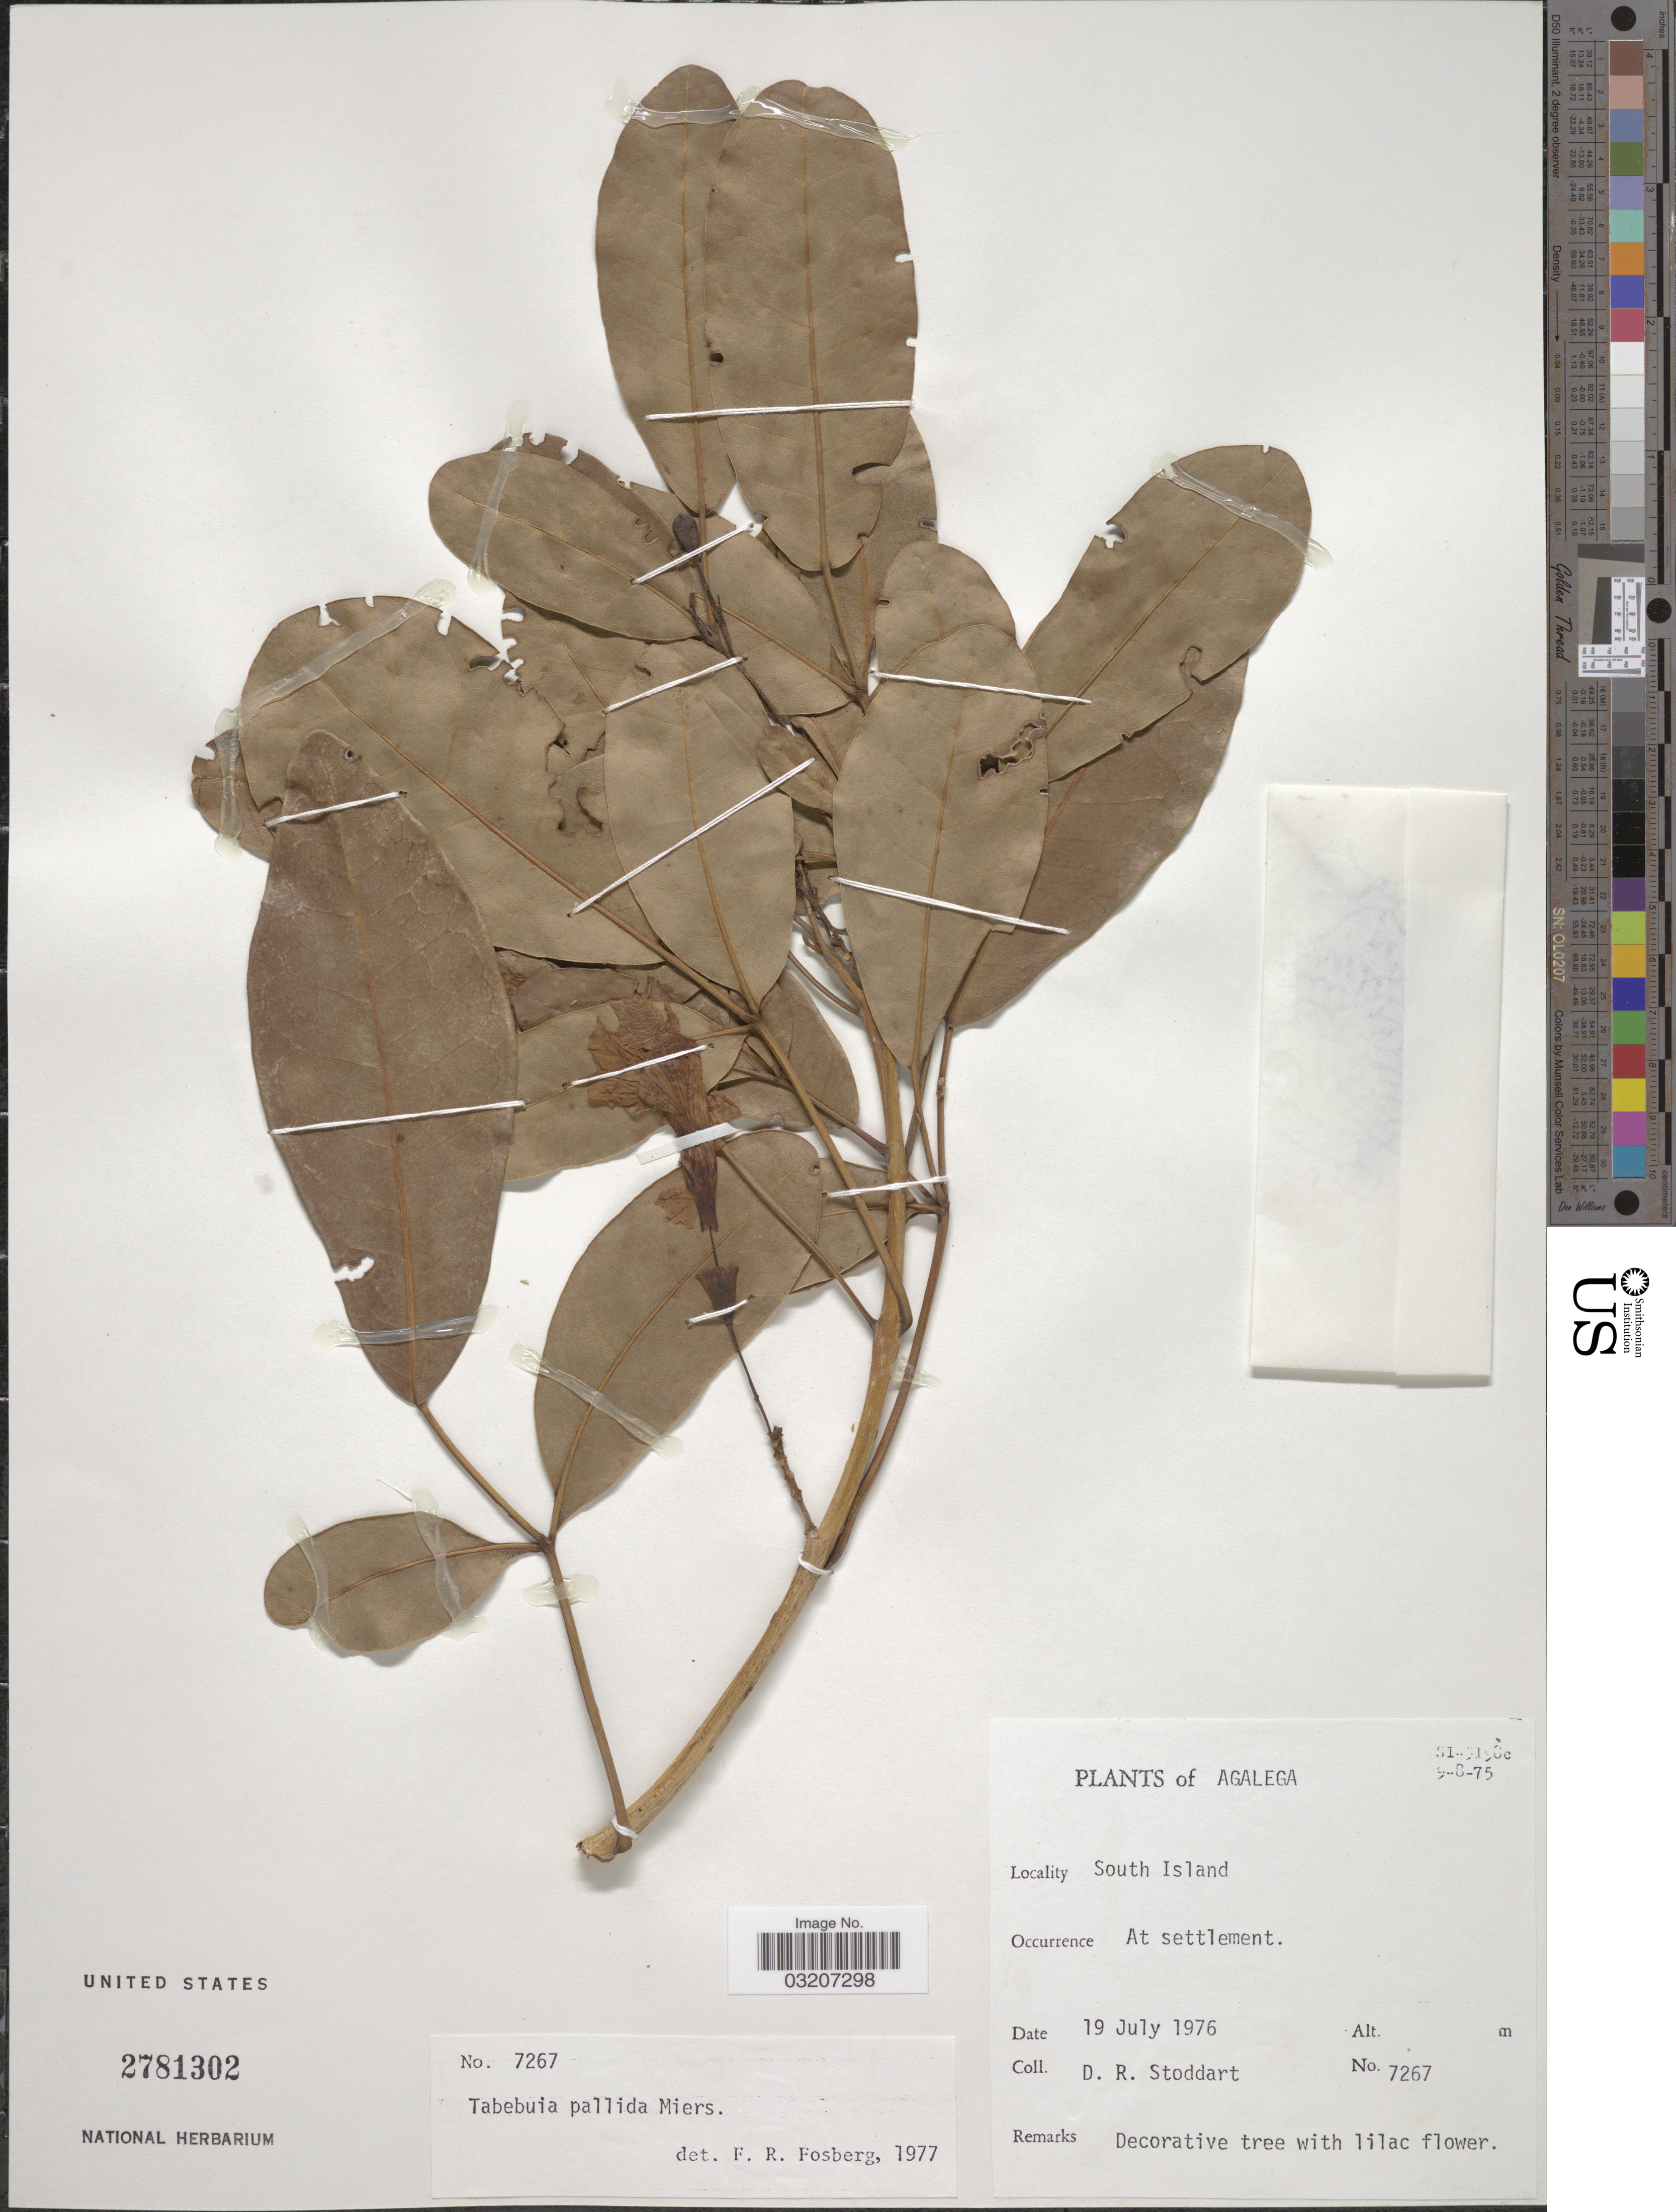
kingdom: Plantae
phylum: Tracheophyta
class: Magnoliopsida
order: Lamiales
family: Bignoniaceae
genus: Tabebuia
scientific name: Tabebuia pallida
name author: (Lindl.) Miers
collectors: D. R. Stoddart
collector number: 7267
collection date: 1976-07-19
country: Mauritius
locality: Agalega, South Island.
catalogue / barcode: US 2781302